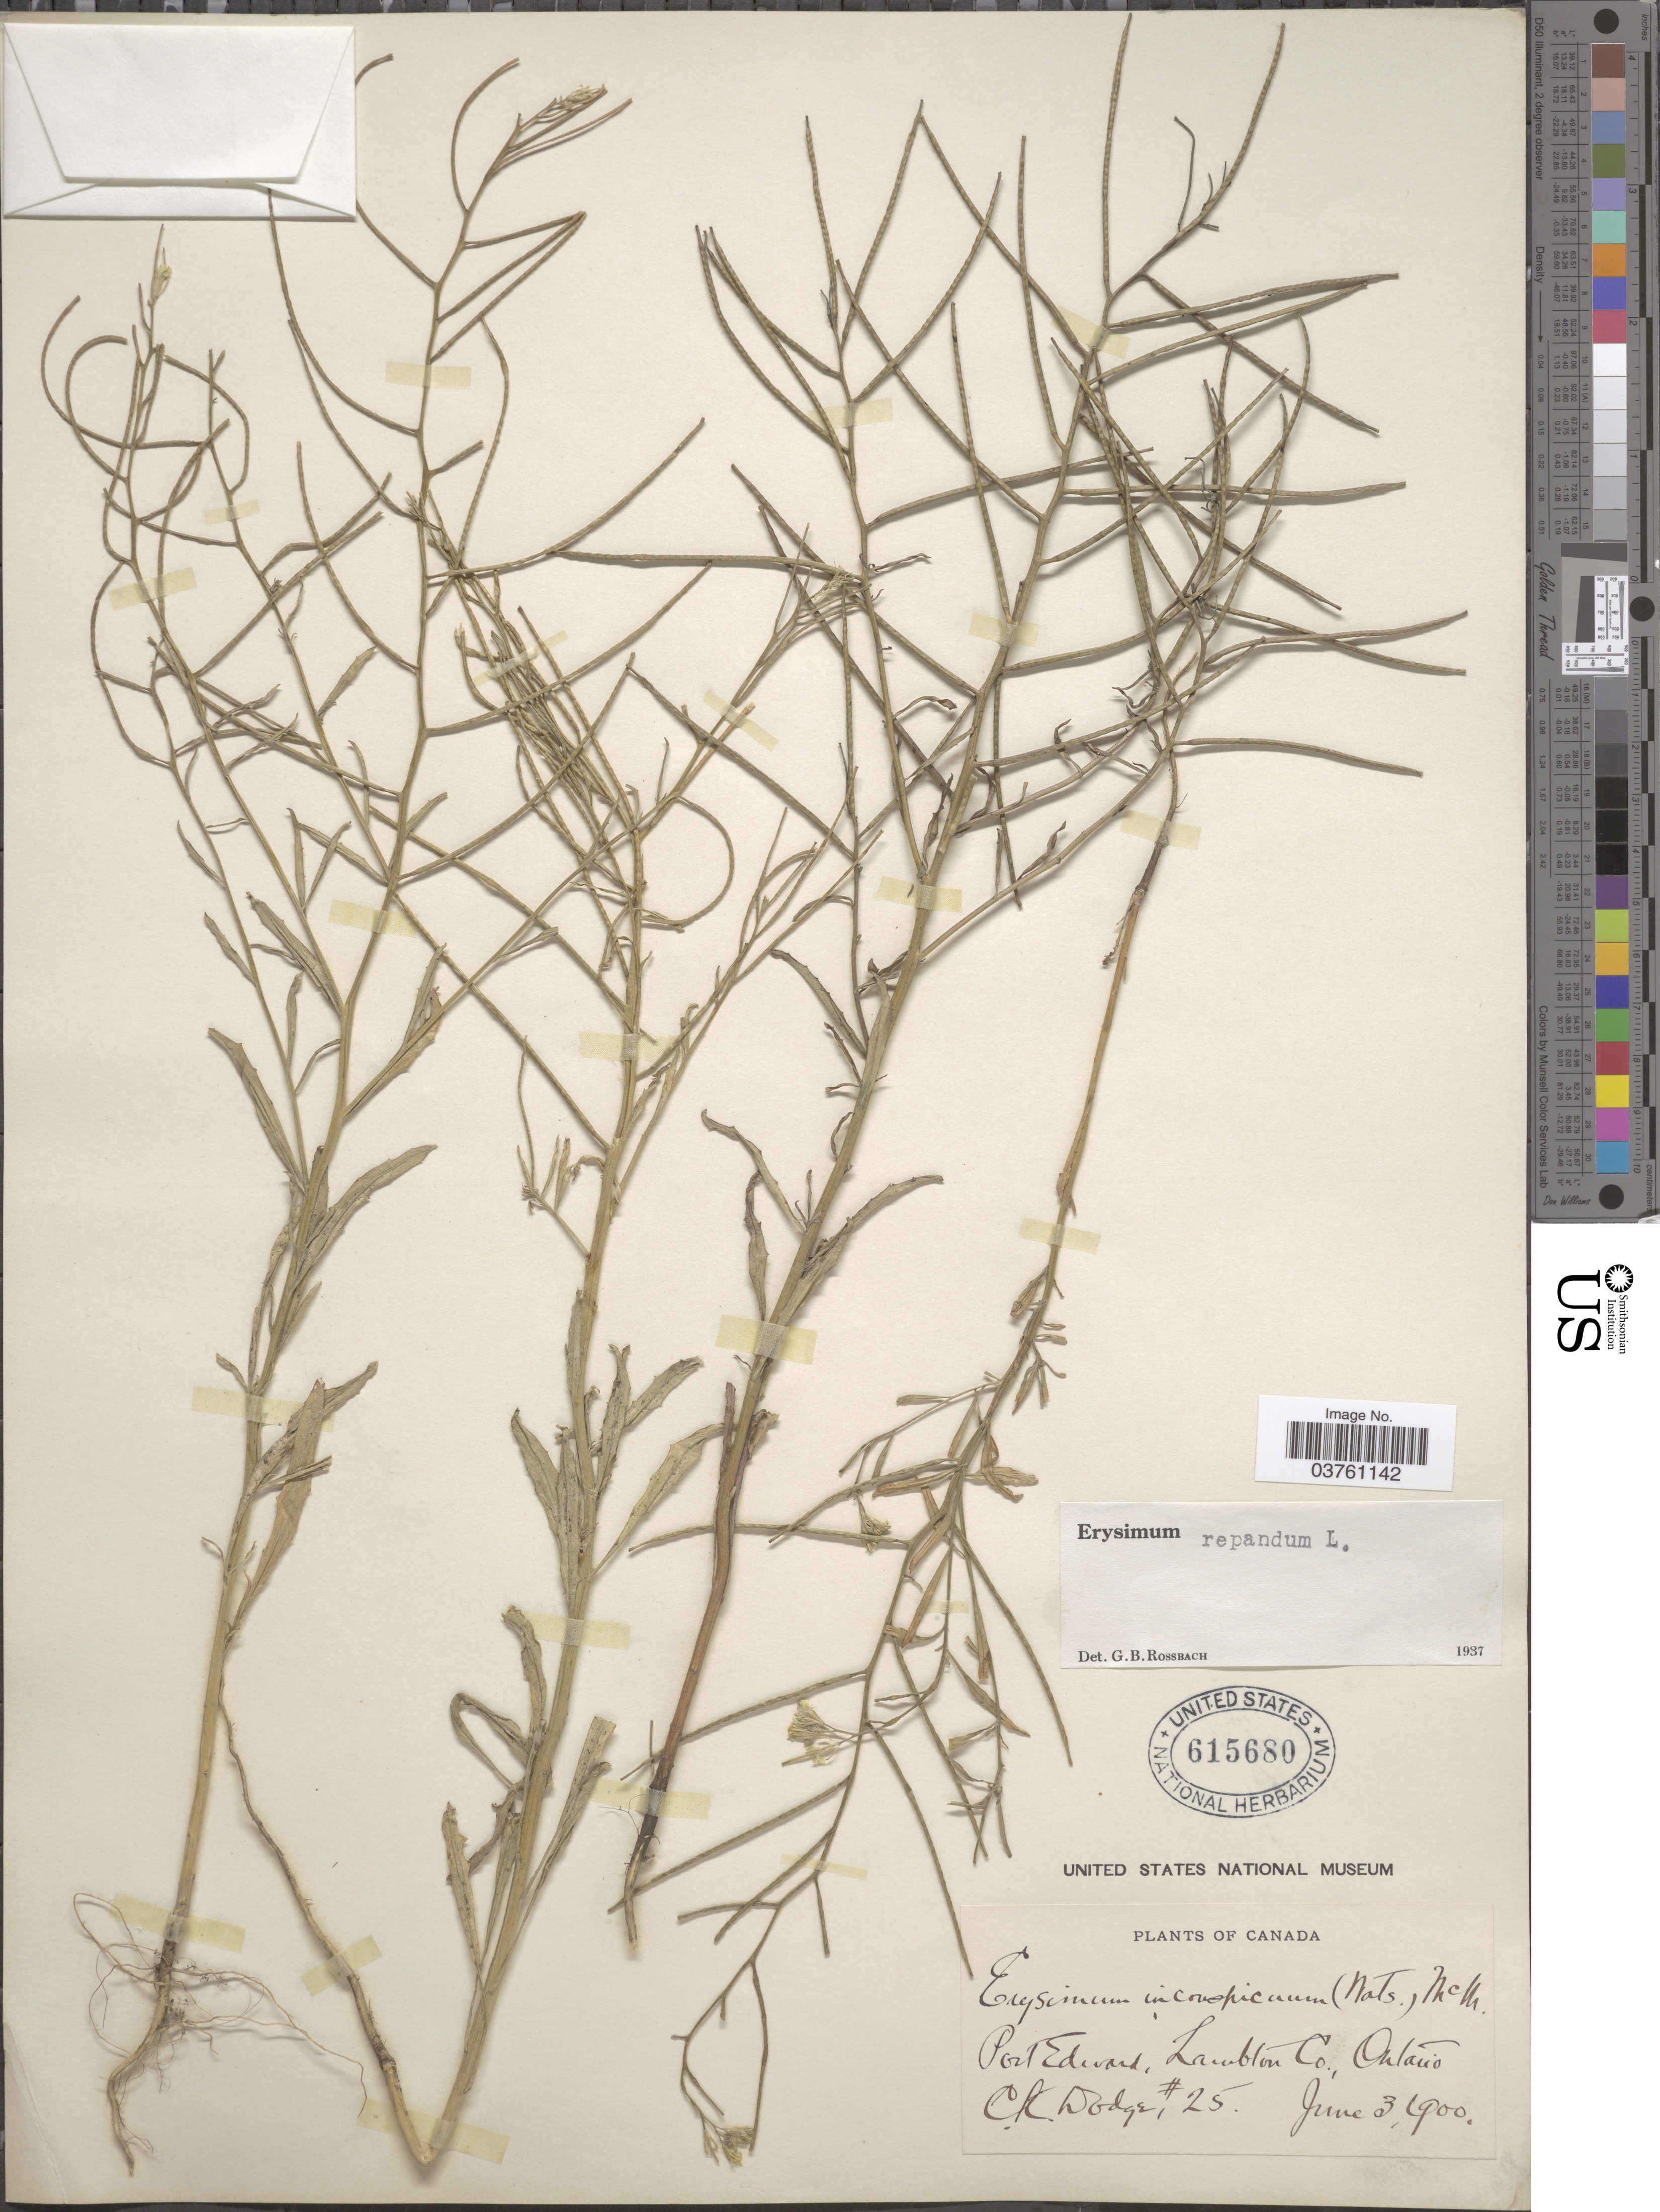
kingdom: Plantae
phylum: Tracheophyta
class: Magnoliopsida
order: Brassicales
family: Brassicaceae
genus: Erysimum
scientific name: Erysimum repandum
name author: L.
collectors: C. Dodge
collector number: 25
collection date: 1900-06-03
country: Canada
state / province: Ontario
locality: Port Edward, Lambton Co.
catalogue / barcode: US 615680